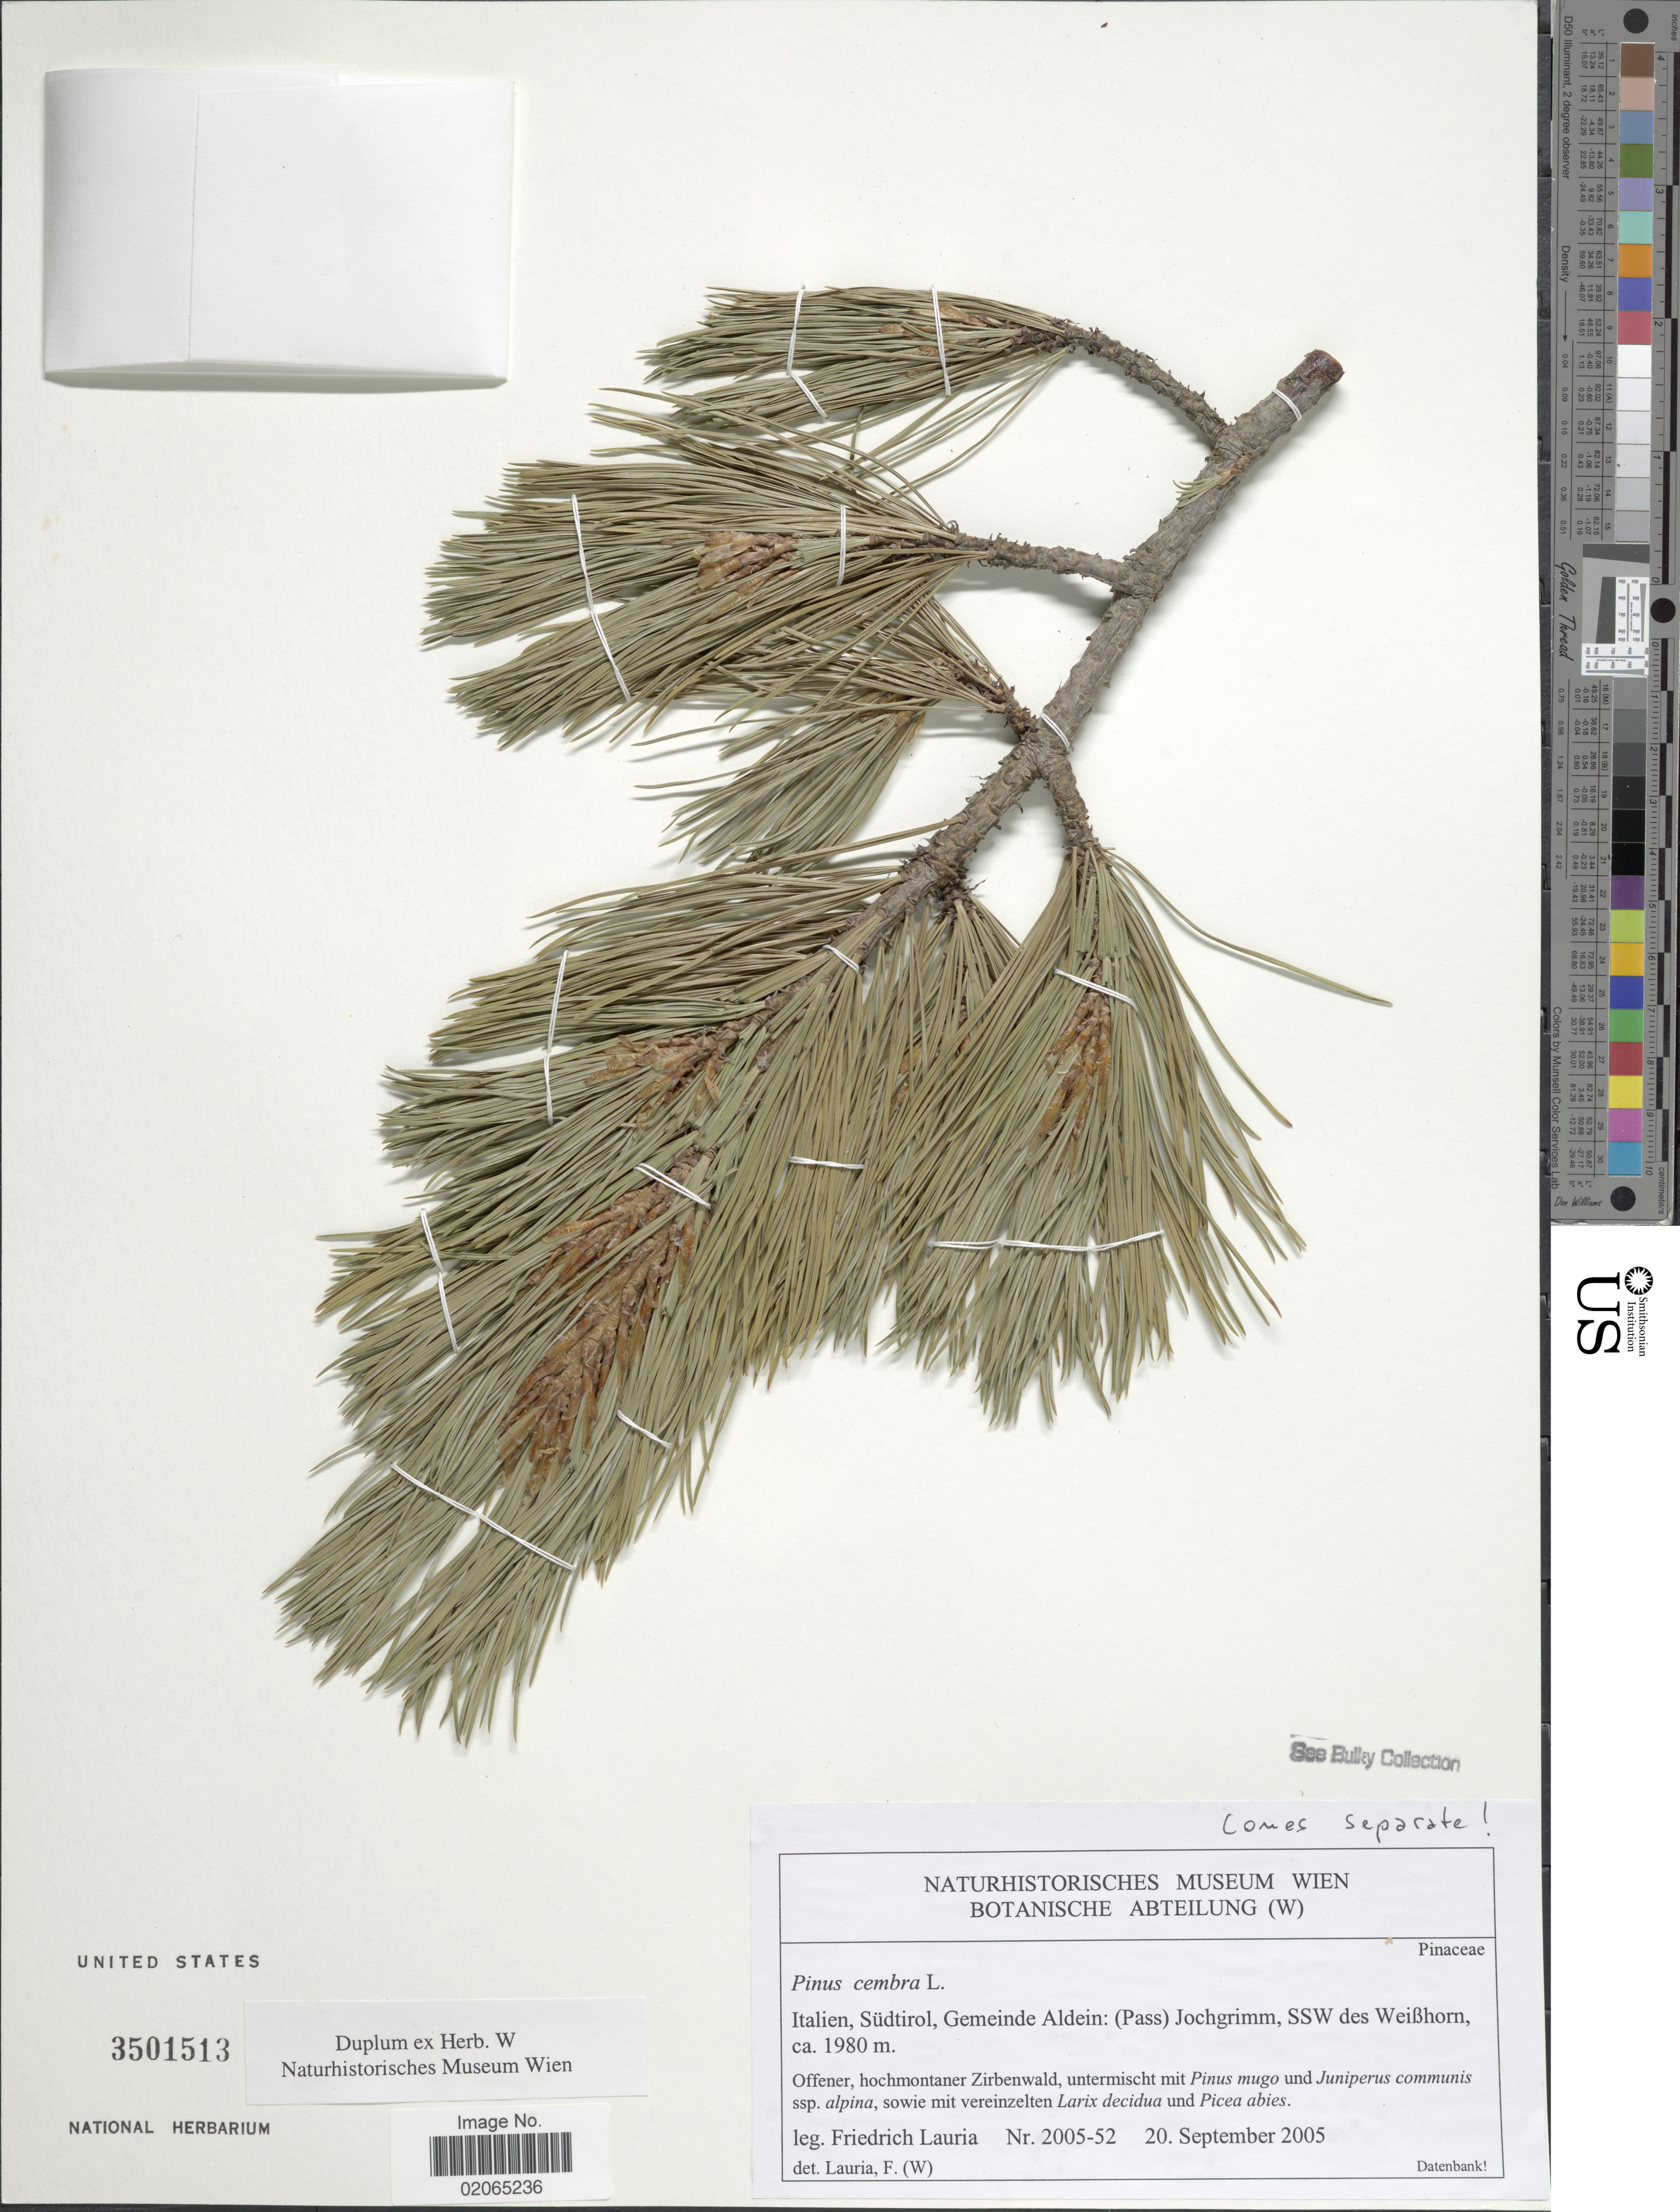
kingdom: Plantae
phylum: Tracheophyta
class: Pinopsida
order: Pinales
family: Pinaceae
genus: Pinus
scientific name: Pinus cembra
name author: L.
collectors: F. Lauria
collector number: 2005-52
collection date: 2005-09-20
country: Italy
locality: Italien, Südtirol, Gemeinde Aldein: (Pass) Jochgrimm, SSW des Weißhorn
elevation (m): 1980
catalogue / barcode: US 3501513